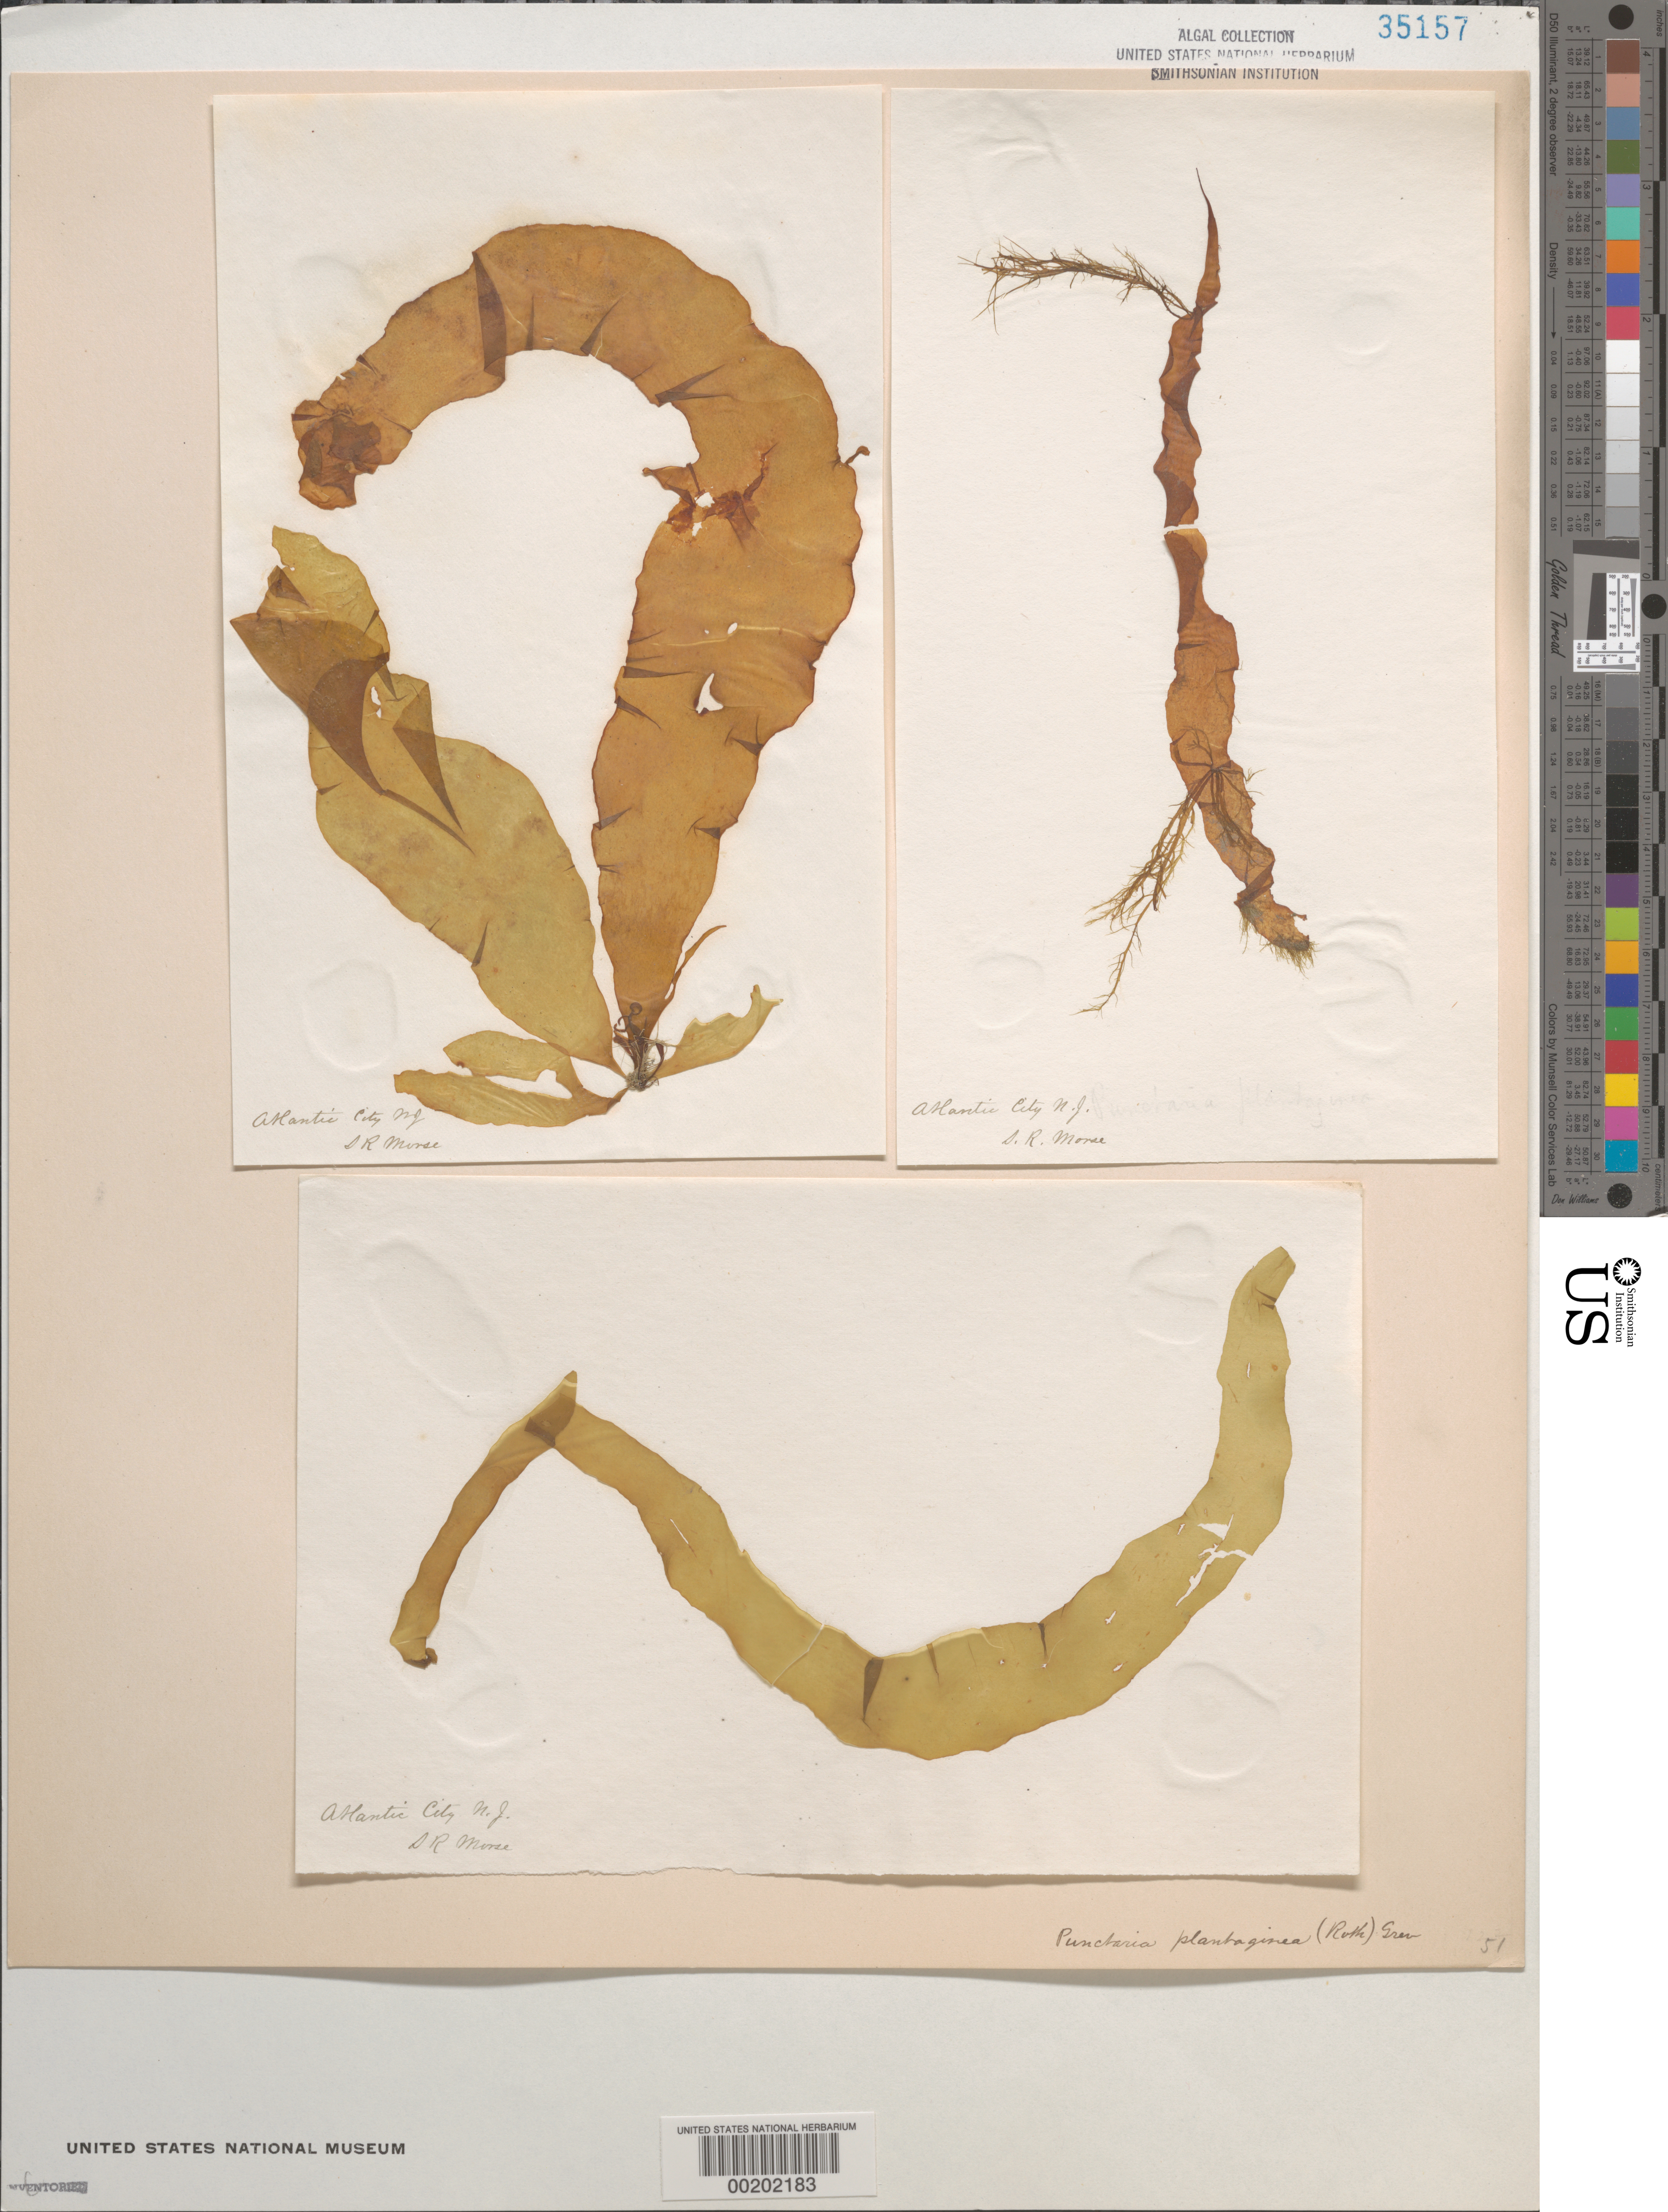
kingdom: Chromista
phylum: Ochrophyta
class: Phaeophyceae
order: Dictyosiphonales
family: Punctariaceae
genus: Punctaria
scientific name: Punctaria plantaginea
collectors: S. Morse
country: United States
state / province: New Jersey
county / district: Atlantic County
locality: Atlantic City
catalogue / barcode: US 35157